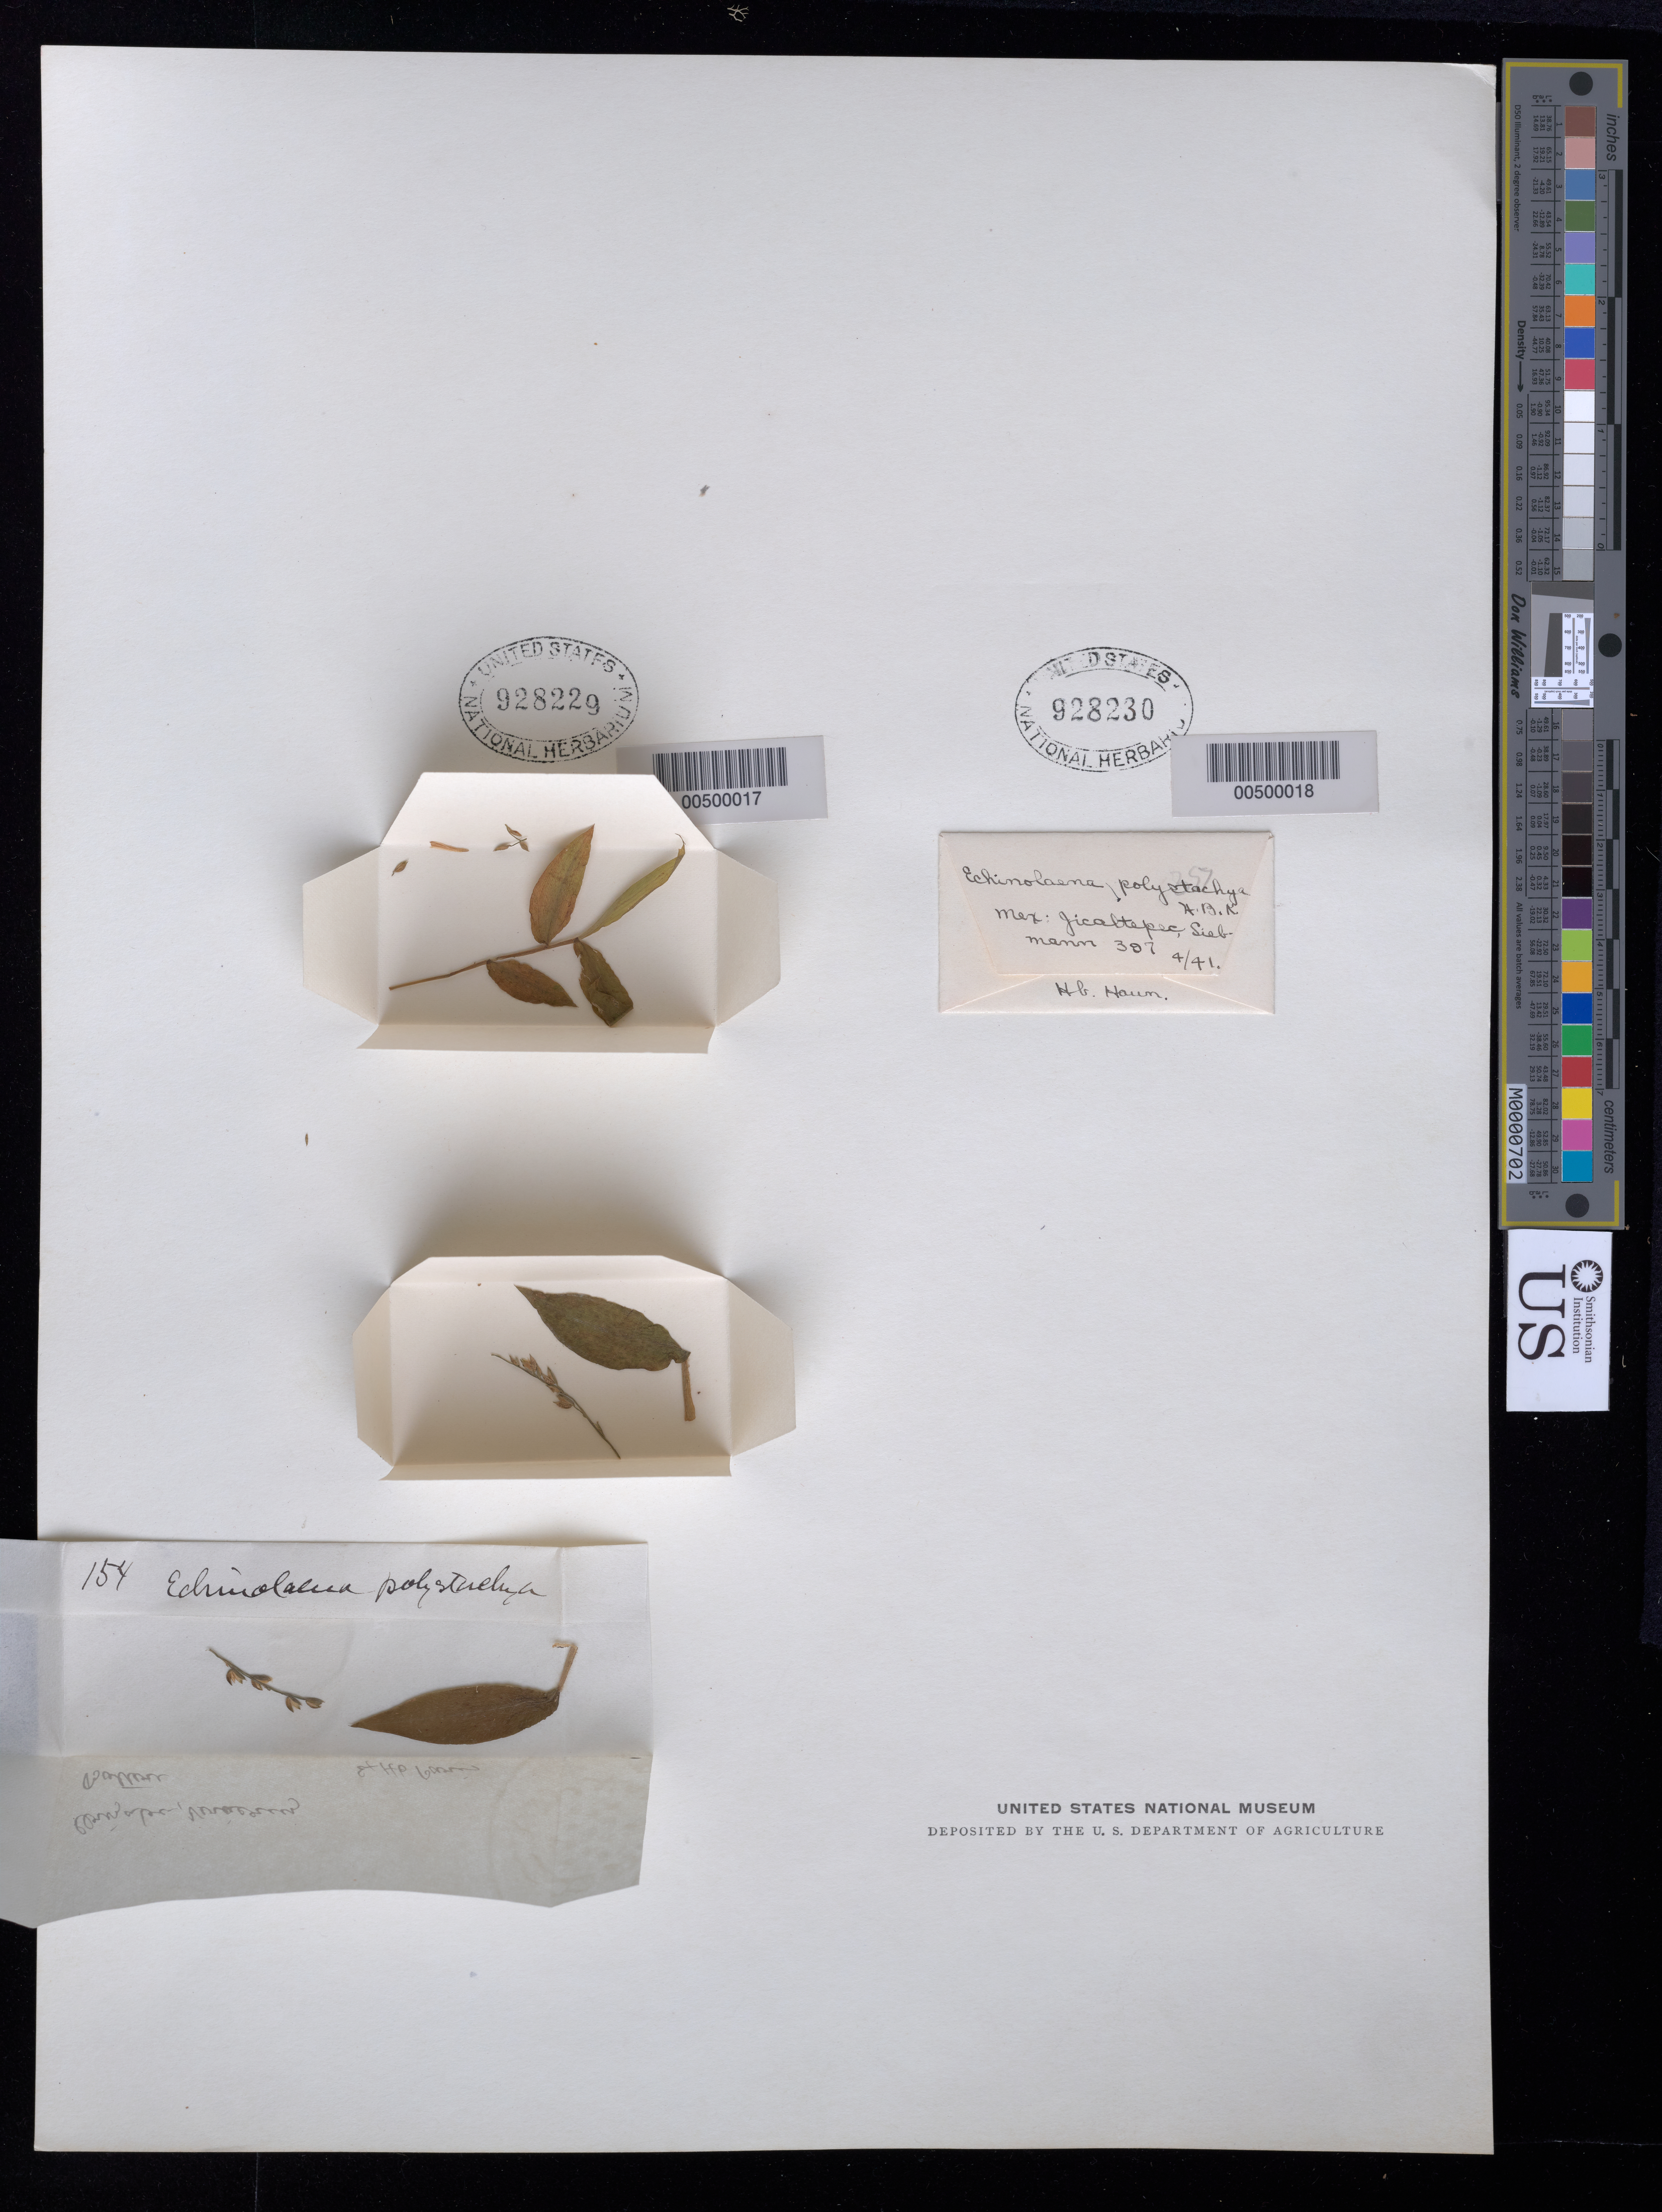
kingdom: Plantae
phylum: Tracheophyta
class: Liliopsida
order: Poales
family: Poaceae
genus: Pseudechinolaena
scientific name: Pseudechinolaena polystachya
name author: (Kunth) Stapf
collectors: F. M. Liebmann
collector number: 398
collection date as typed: Mar 1841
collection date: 1841-03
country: Mexico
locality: Misantla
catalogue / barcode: US 928229